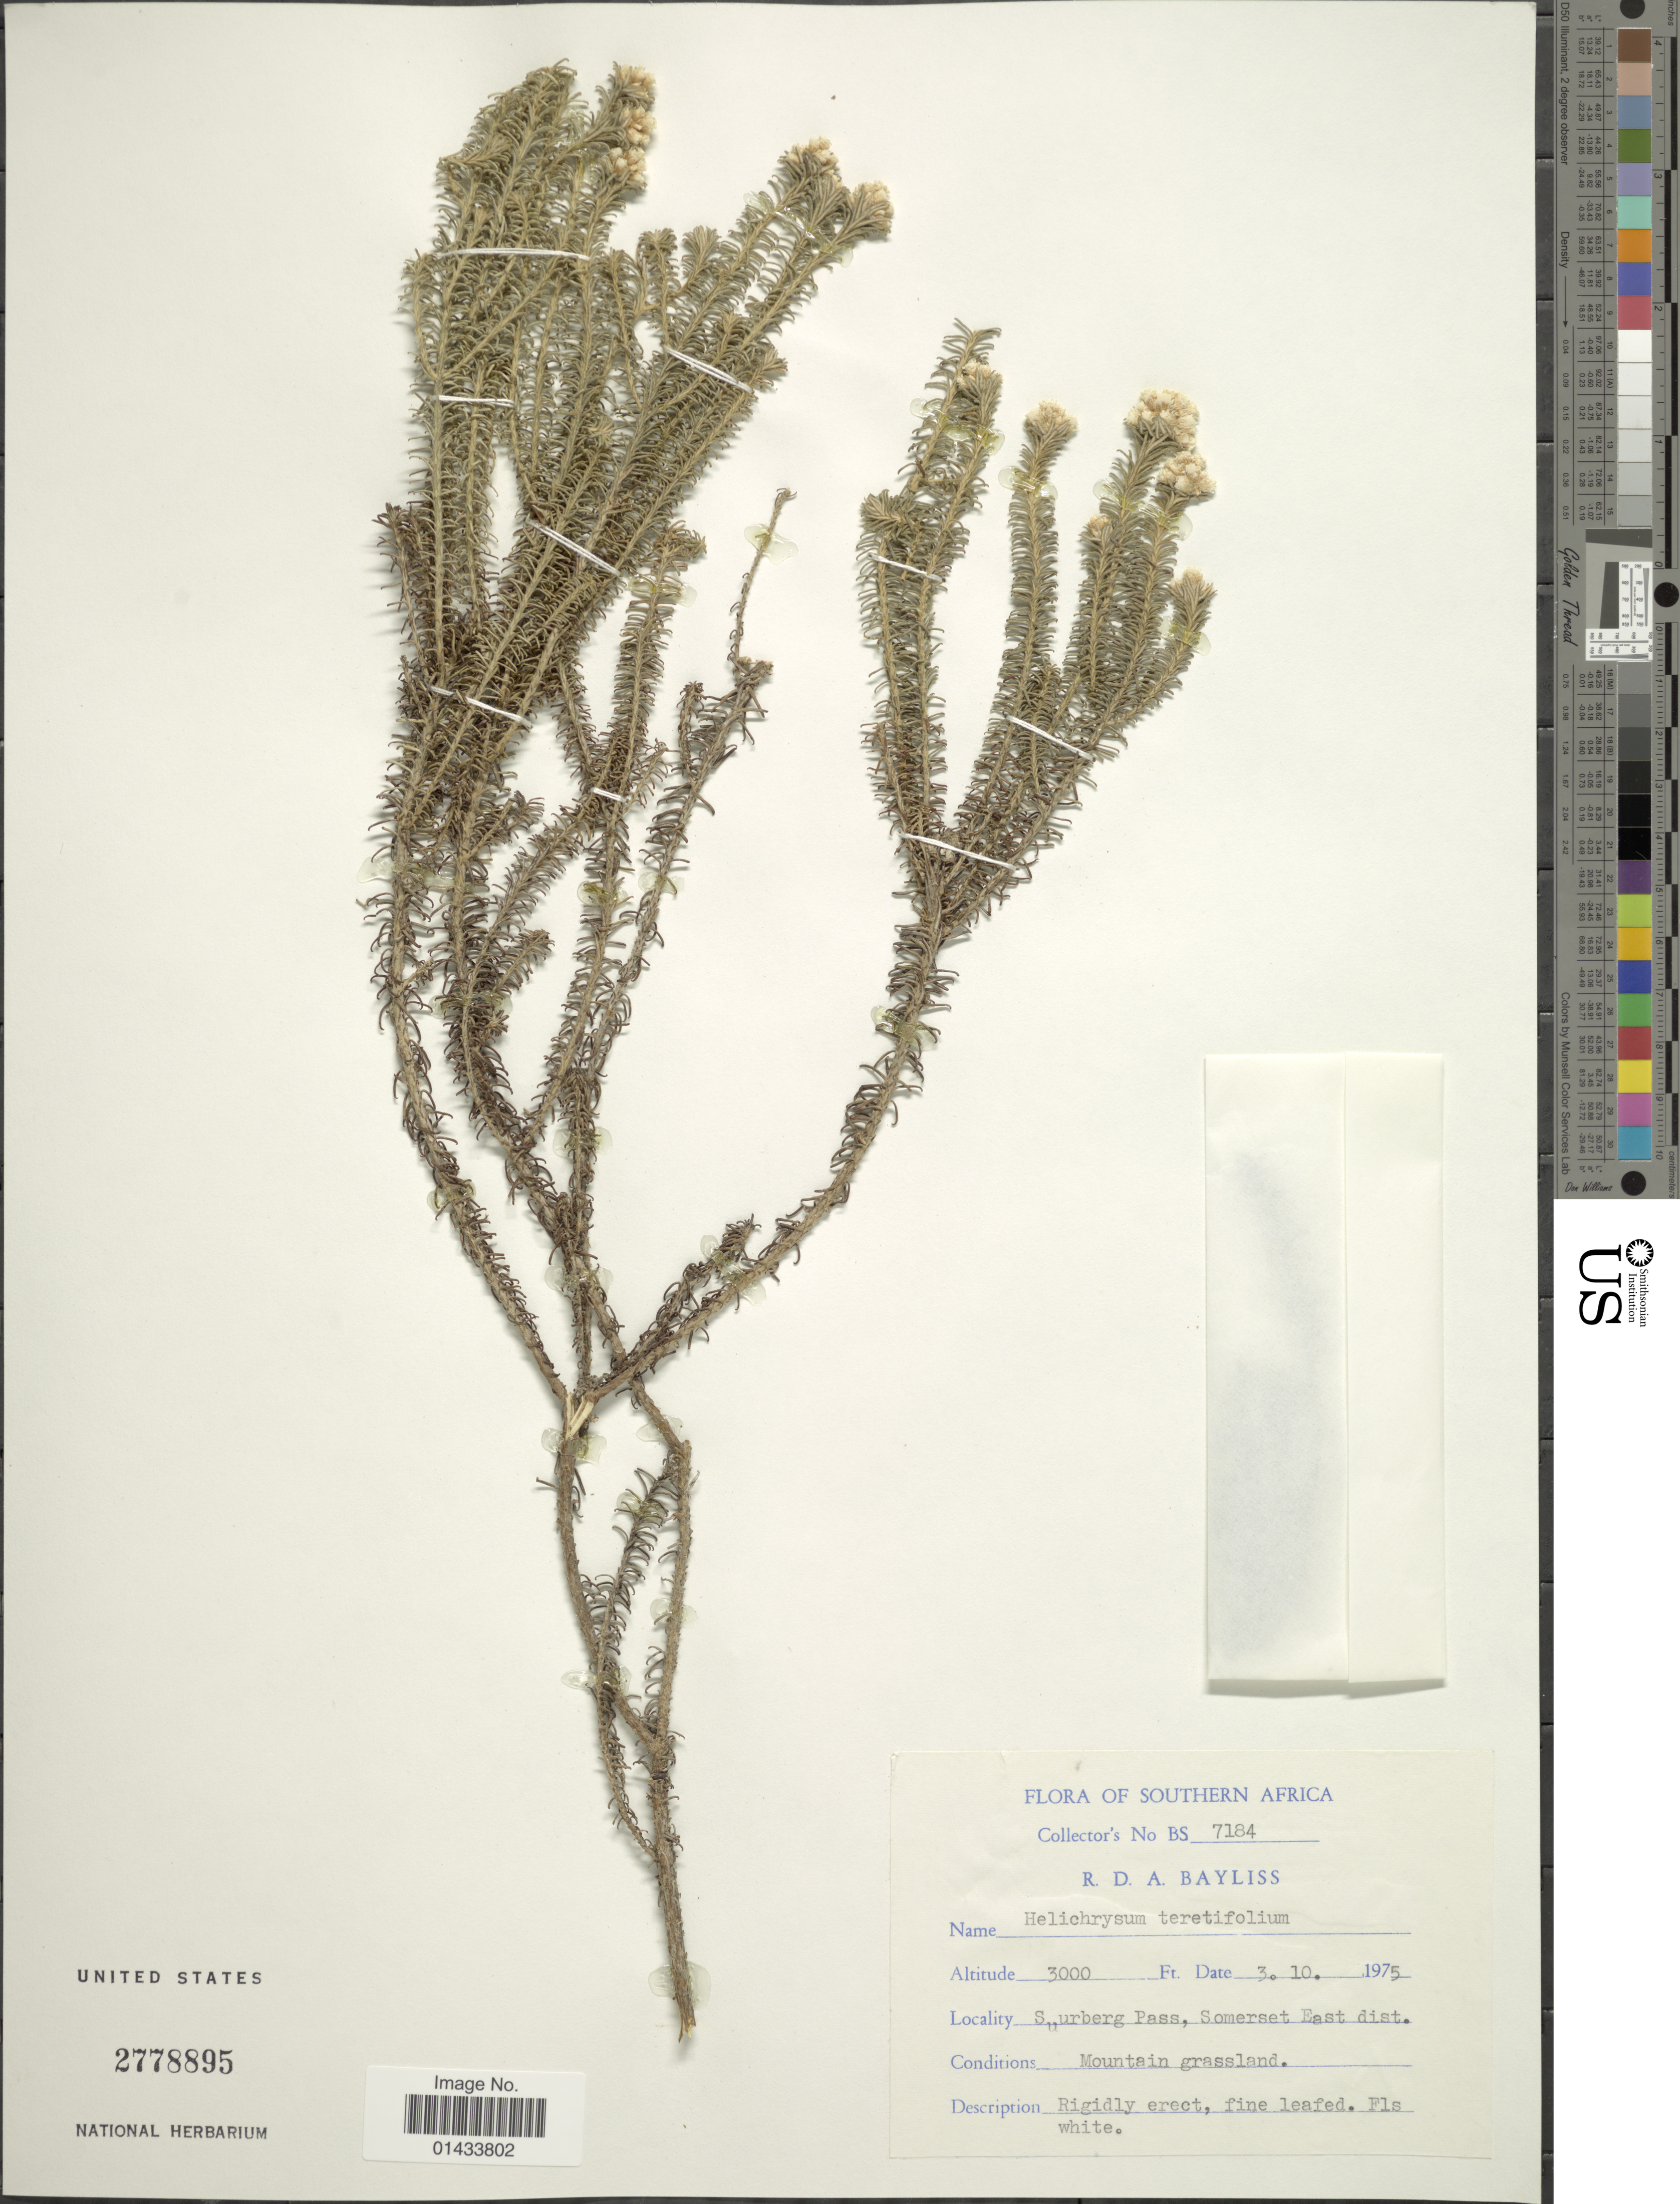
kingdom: Plantae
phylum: Tracheophyta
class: Magnoliopsida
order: Asterales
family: Asteraceae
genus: Helichrysum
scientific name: Helichrysum teretifolium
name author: Sweet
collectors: R. Bayliss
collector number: BS 7184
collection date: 1975-10-03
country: South Africa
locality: Southern Africa, Suurberg Pass, Somerset East dist.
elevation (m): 914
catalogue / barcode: US 2778895